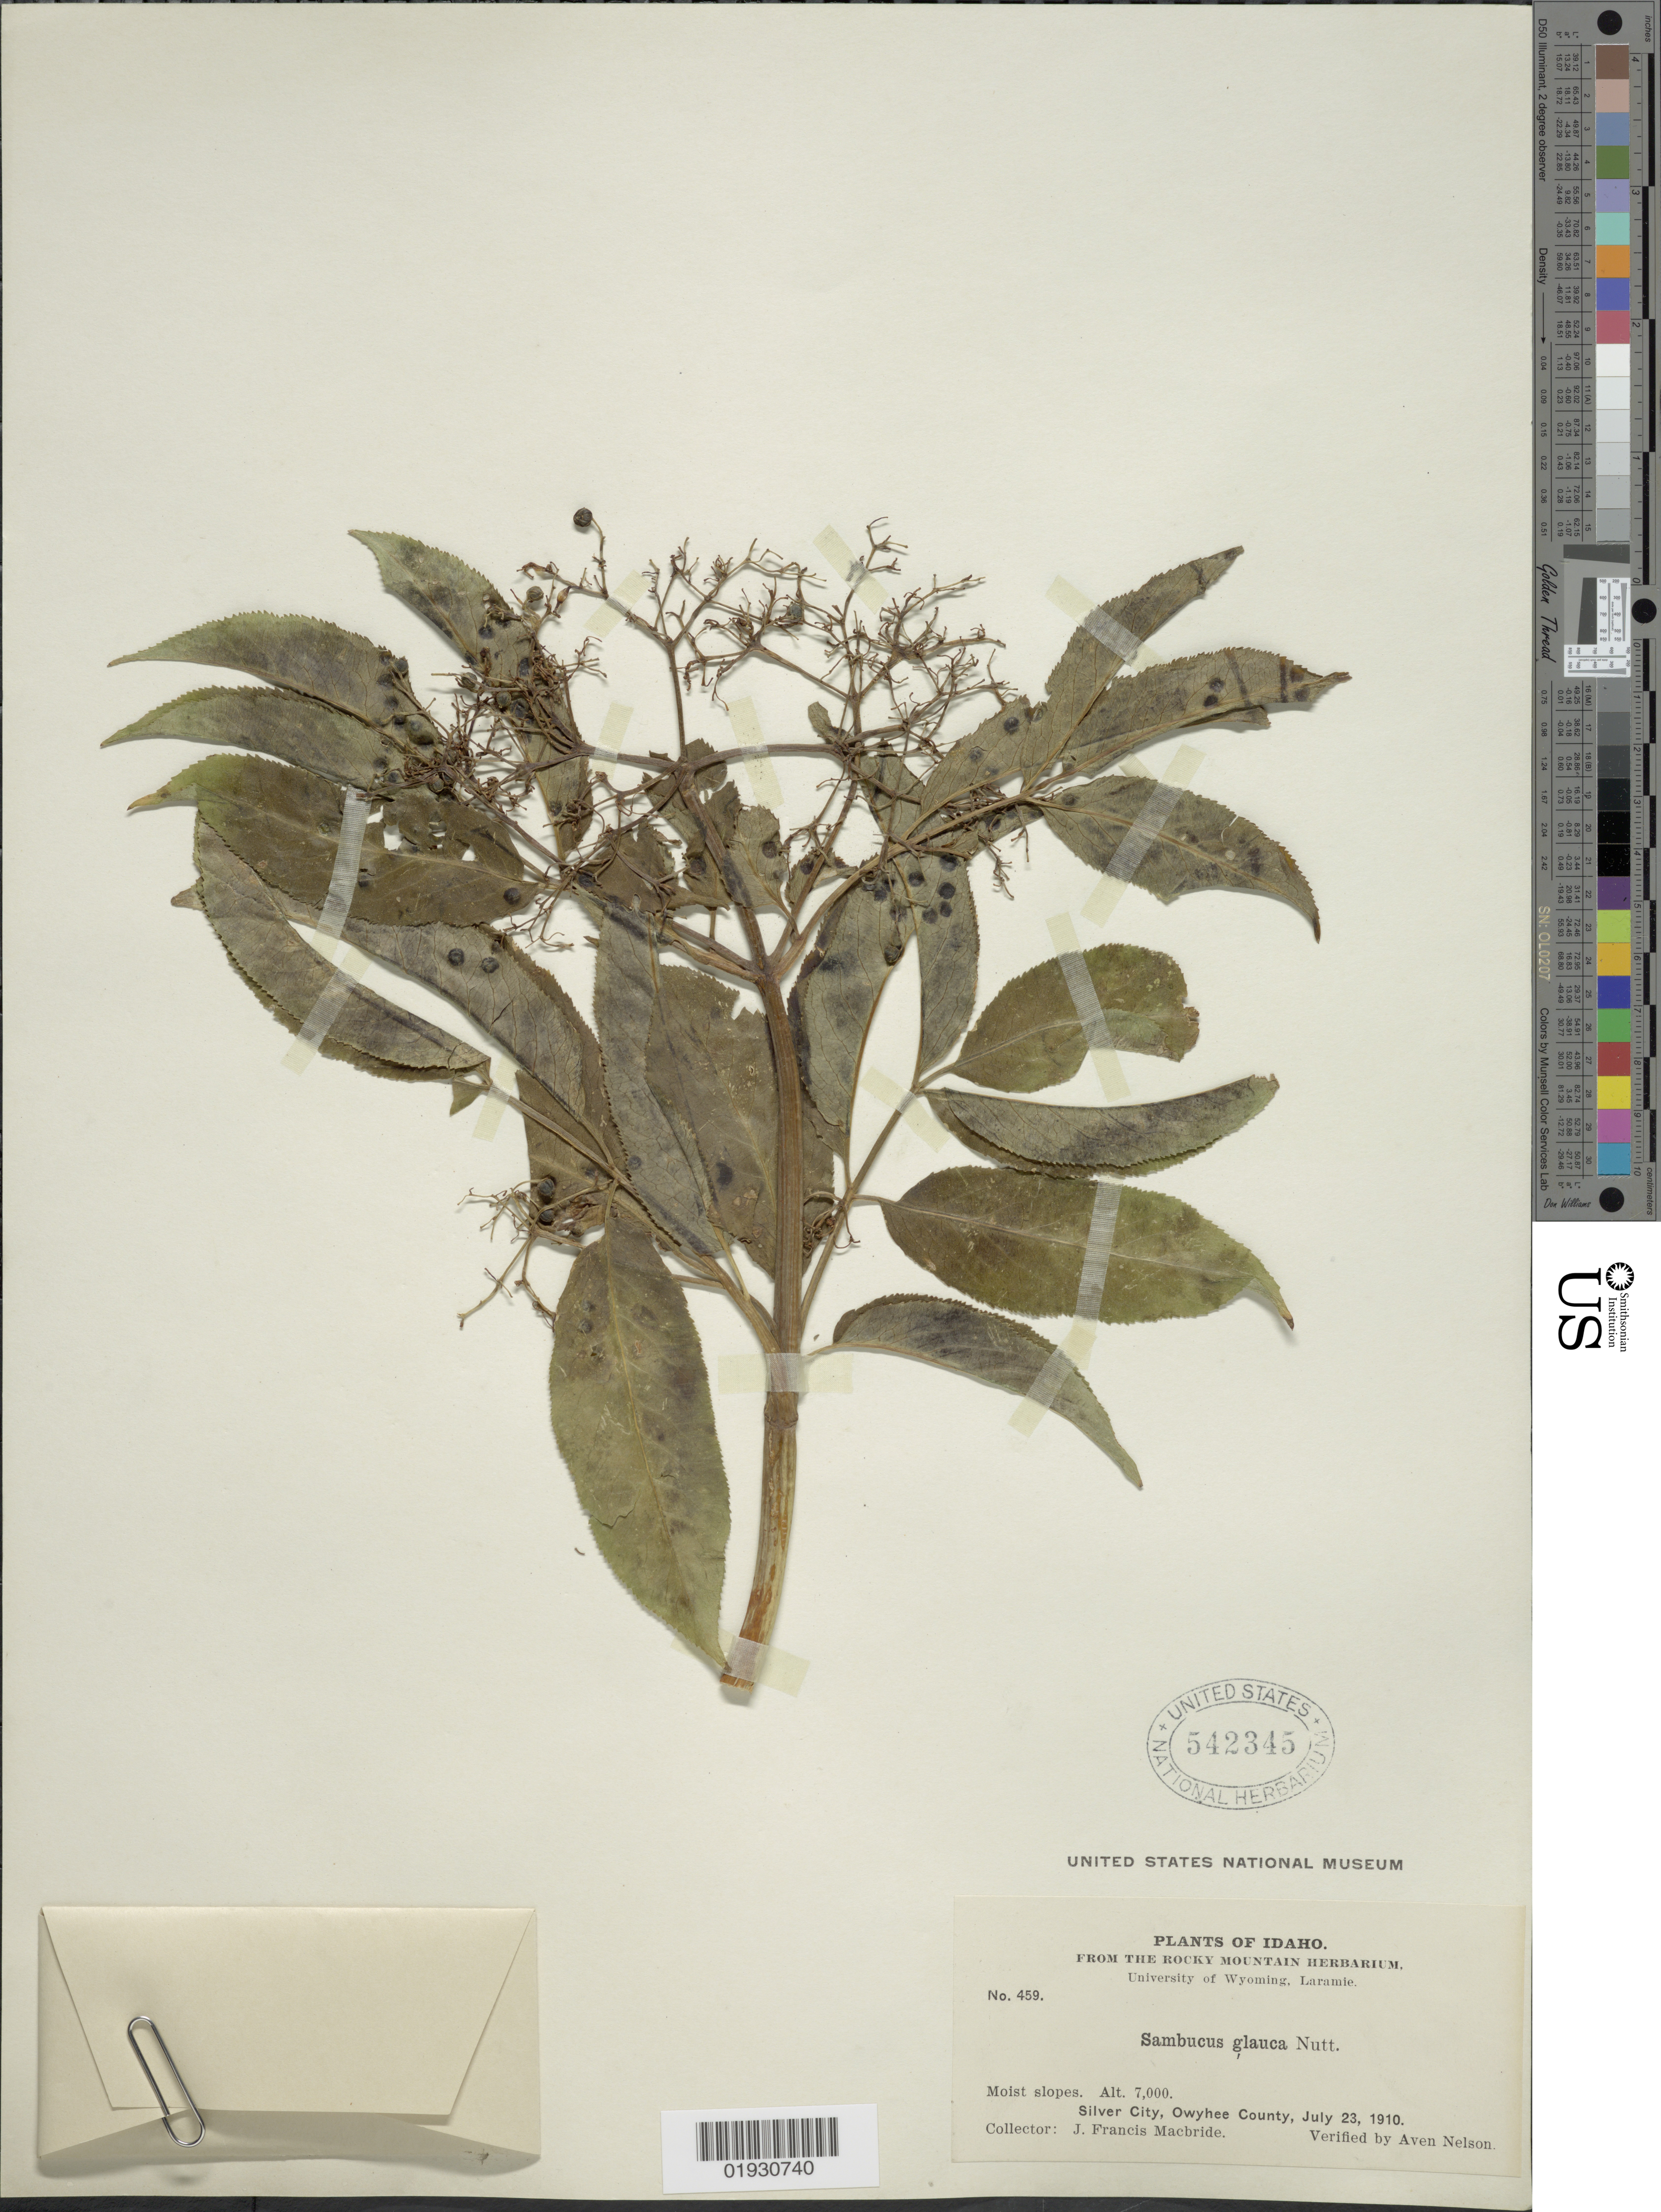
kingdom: Plantae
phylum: Tracheophyta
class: Magnoliopsida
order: Dipsacales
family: Viburnaceae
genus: Sambucus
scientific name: Sambucus cerulea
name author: Raf.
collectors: J. F. Macbride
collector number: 459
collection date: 1910-07-23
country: United States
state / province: Idaho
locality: Silver City, Owyhee County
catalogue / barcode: US 542345